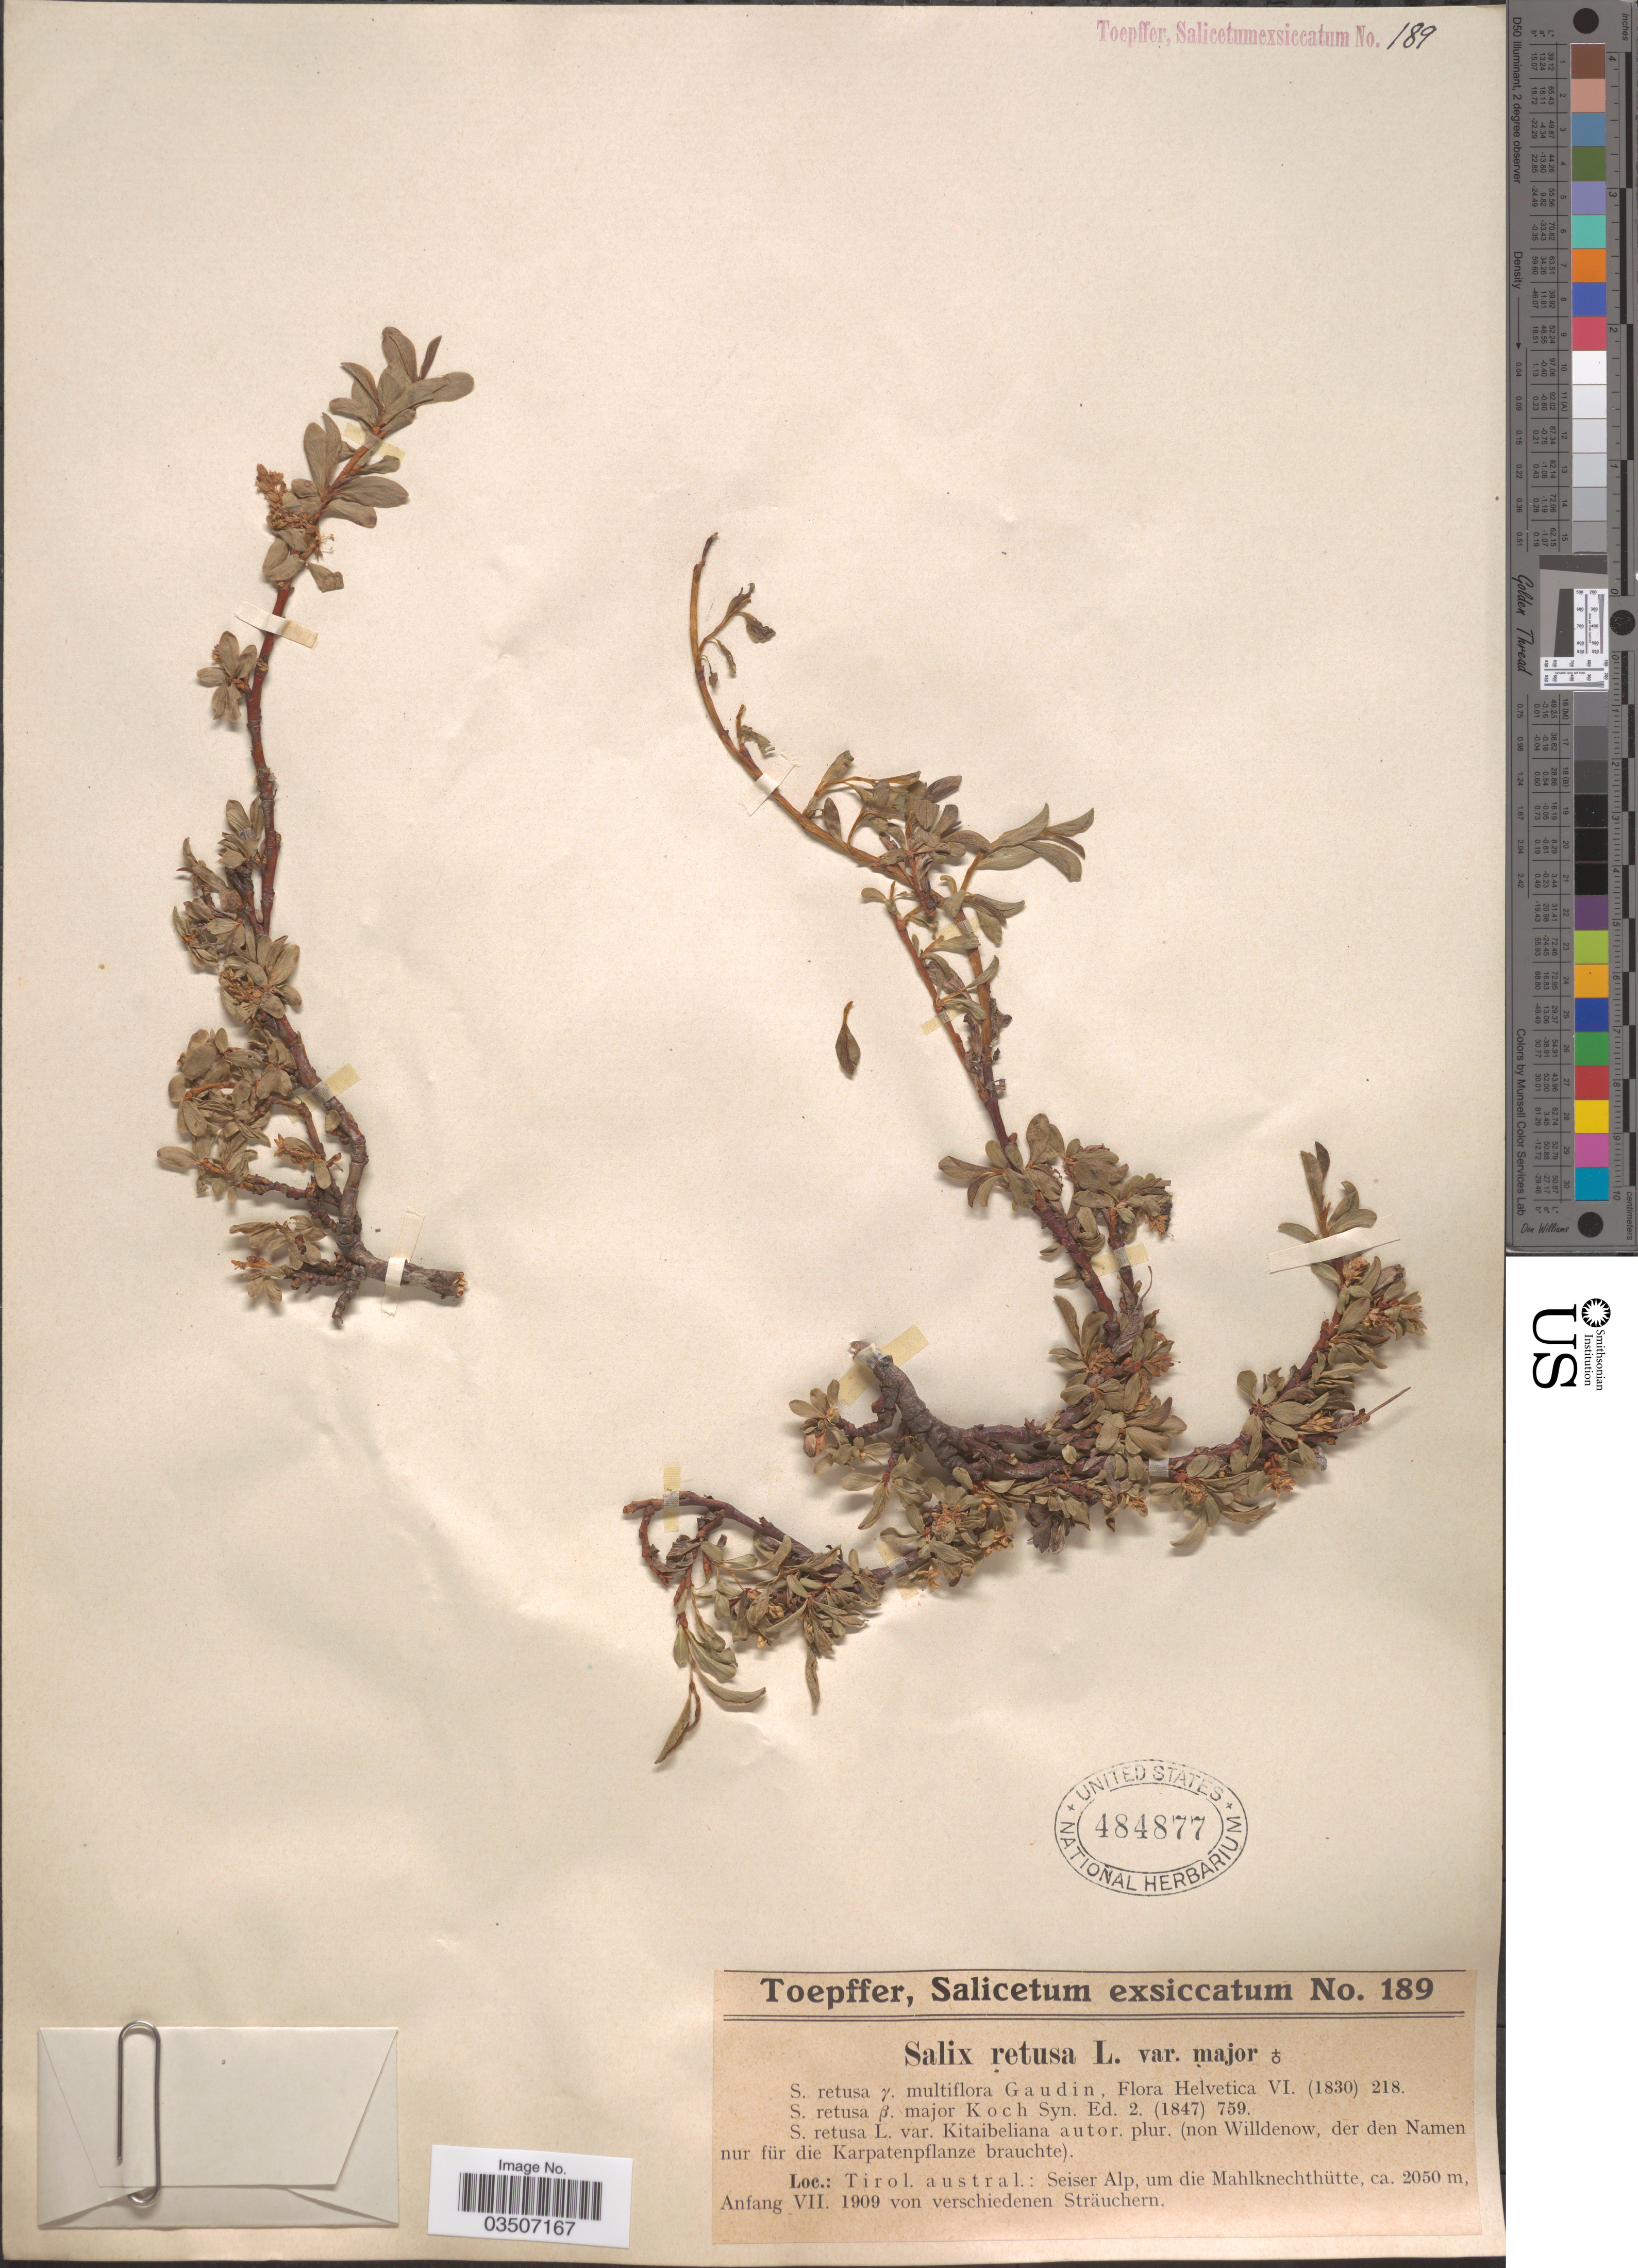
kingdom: Plantae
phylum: Tracheophyta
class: Magnoliopsida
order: Malpighiales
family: Salicaceae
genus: Salix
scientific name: Salix retusa var. major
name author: Koch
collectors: A. Toepffer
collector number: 189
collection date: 1909-07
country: Austria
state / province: Styria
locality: Tirol. austral.: Seiser Alp, um die Mahlknechthütte, Anfang von verschiedenen Sträuchern.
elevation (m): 2050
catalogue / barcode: US 484877